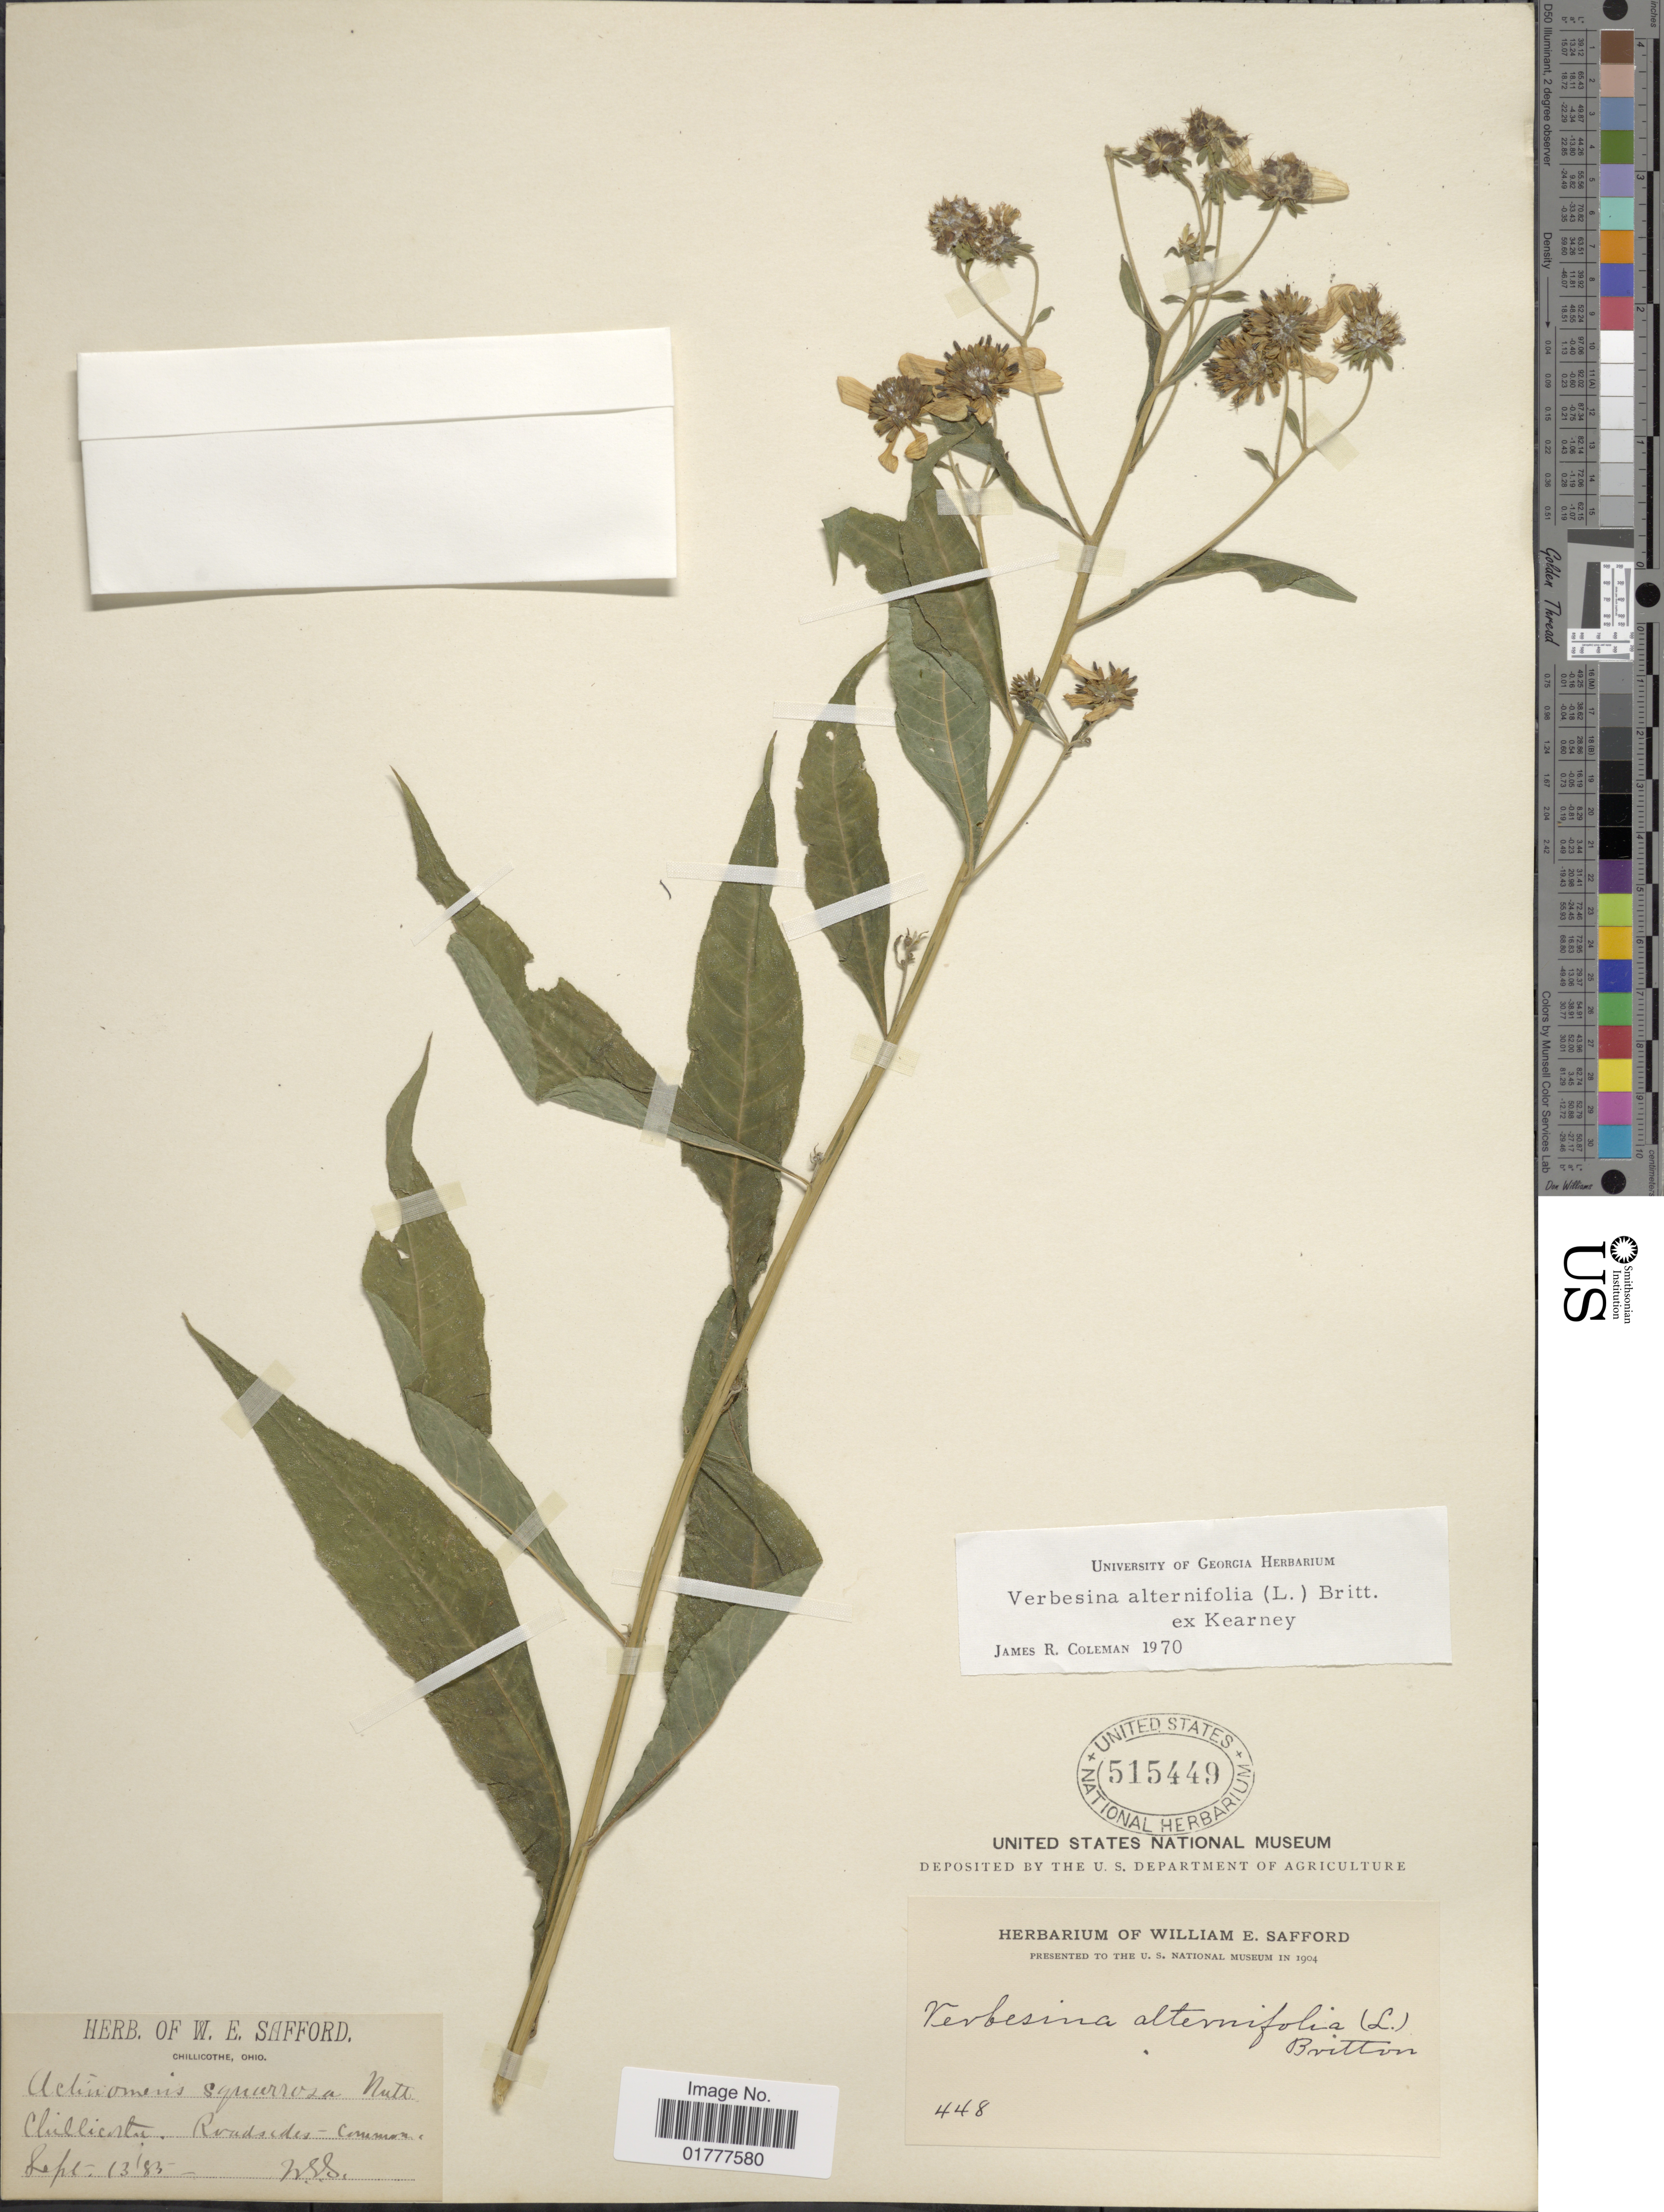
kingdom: Plantae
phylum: Tracheophyta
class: Magnoliopsida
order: Asterales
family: Asteraceae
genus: Actinomeris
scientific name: Actinomeris alternifolia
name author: (L.) DC.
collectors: W. E. Safford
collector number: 448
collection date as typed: Transcribed d/m/y: 13/9/83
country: United States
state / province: Ohio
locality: Chillicothe.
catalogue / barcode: US 515449